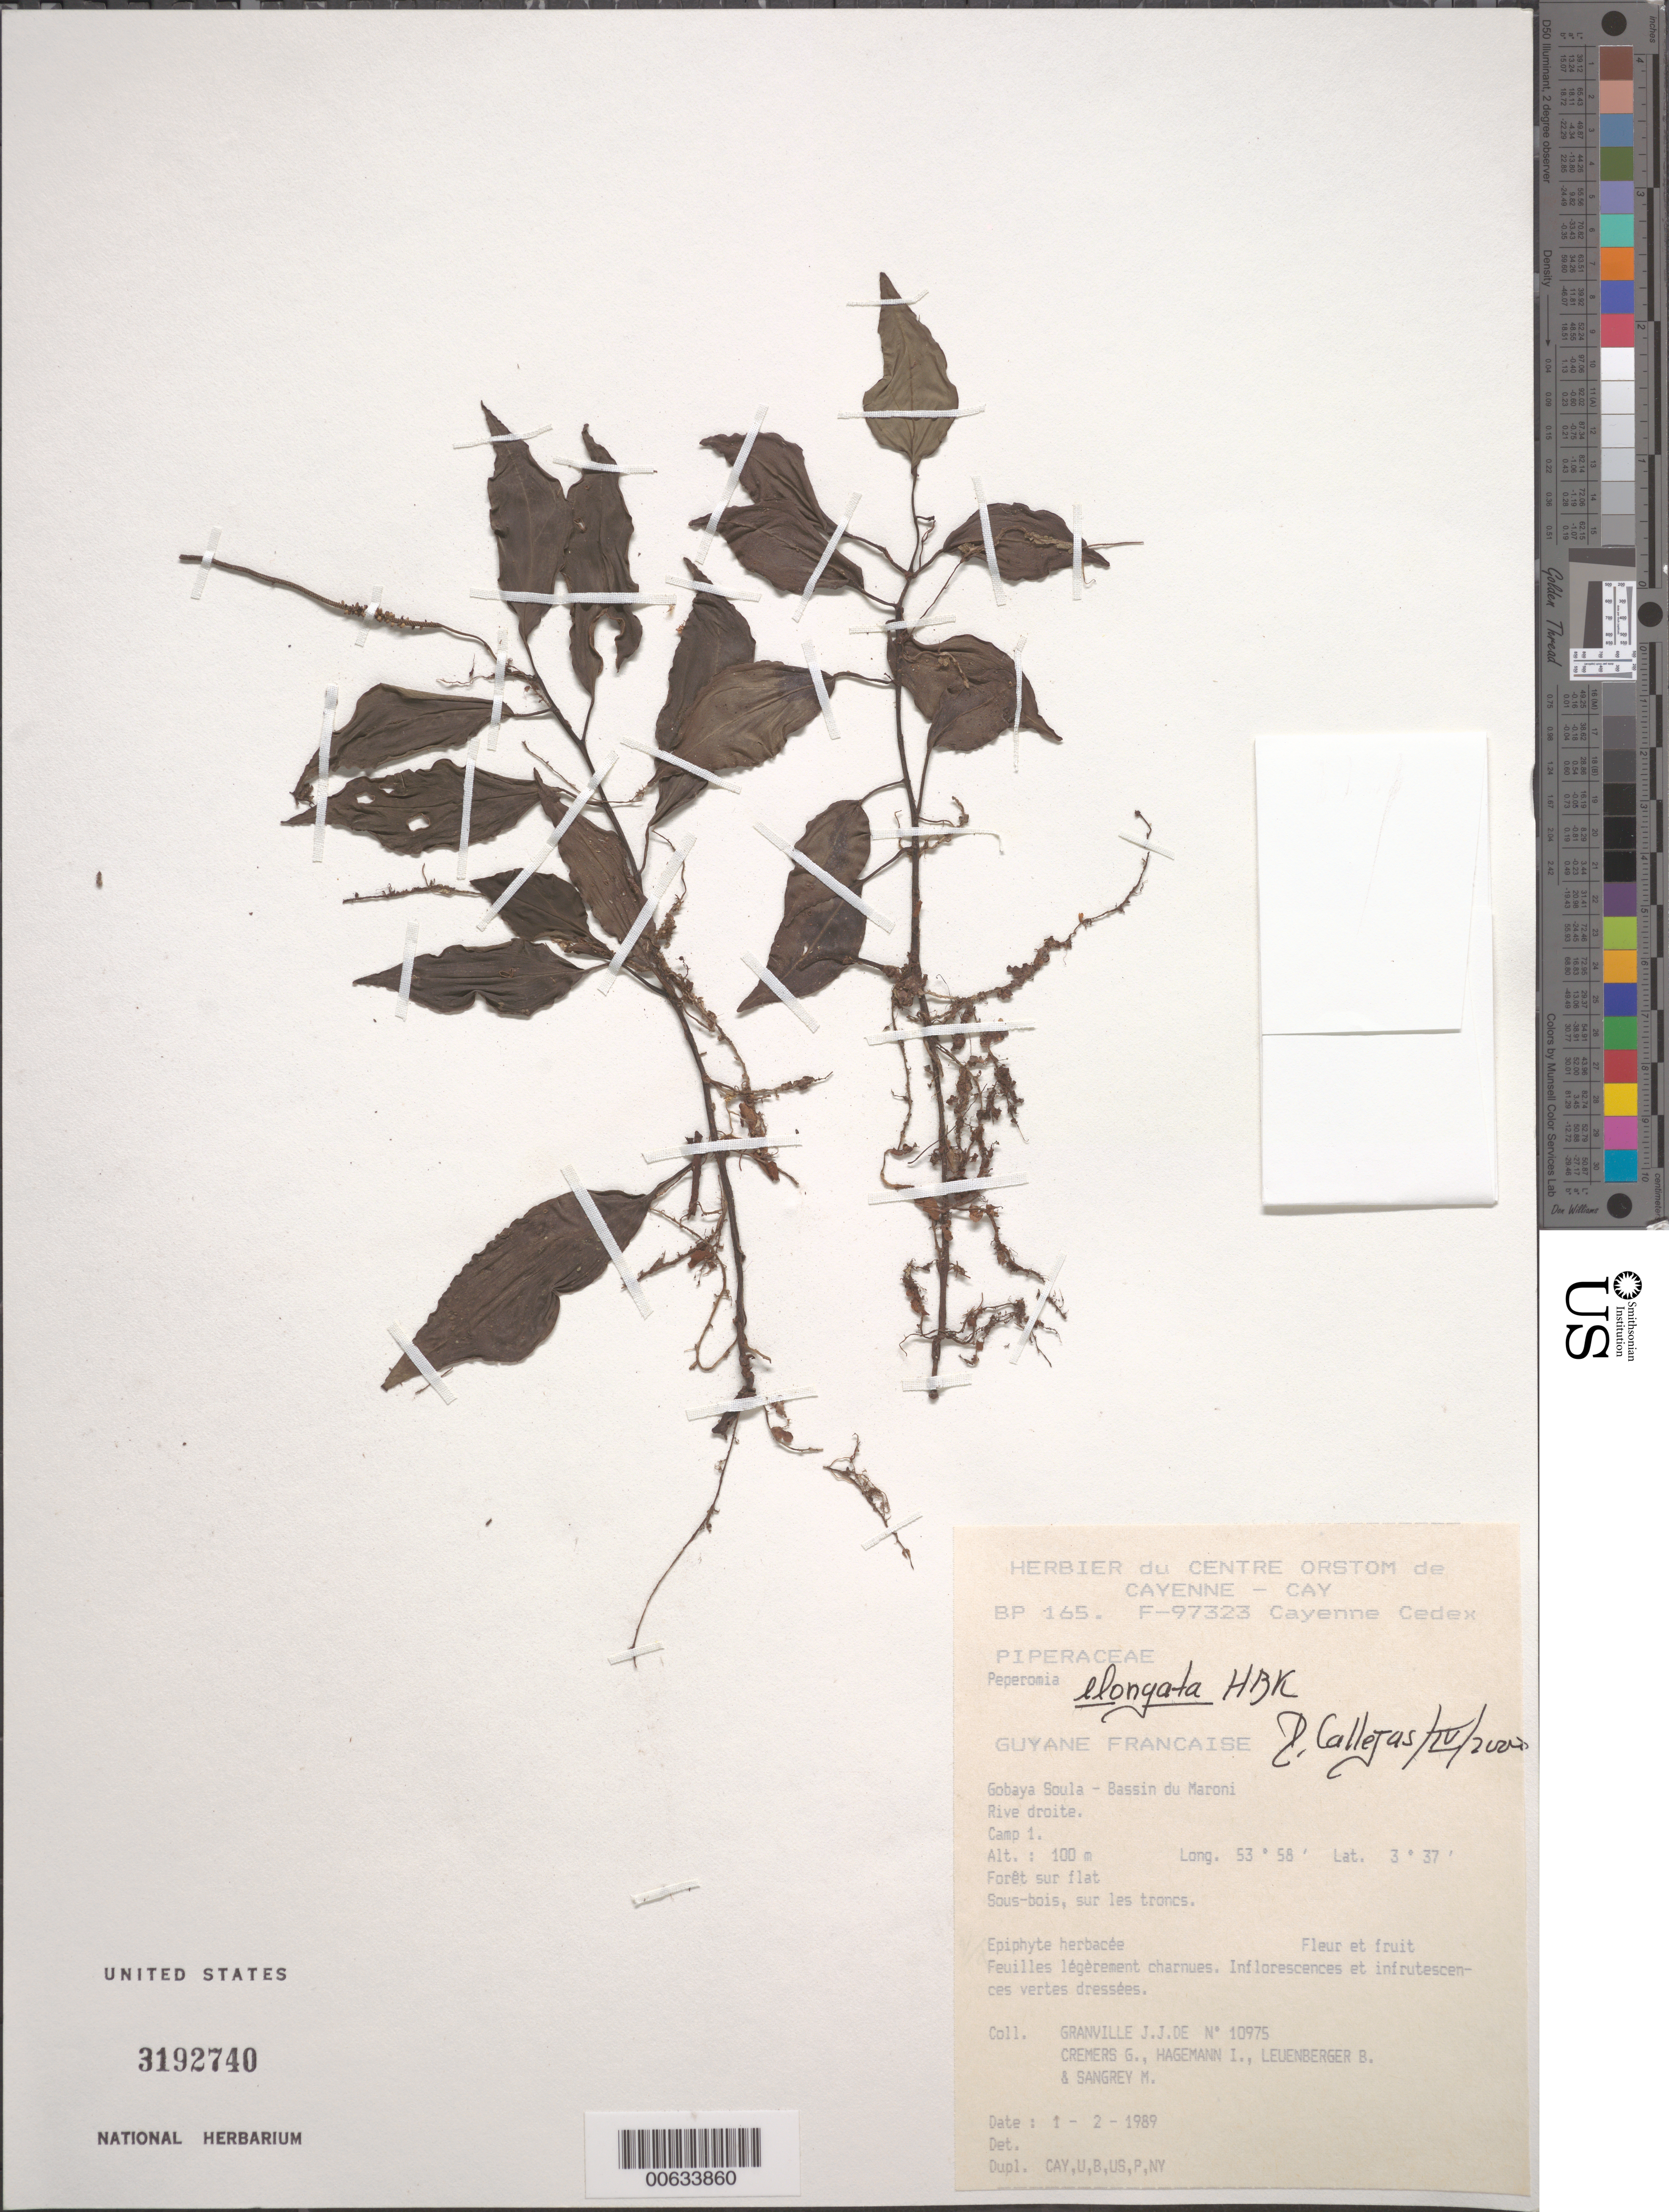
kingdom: Plantae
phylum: Tracheophyta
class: Magnoliopsida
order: Piperales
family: Piperaceae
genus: Peperomia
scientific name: Peperomia elongata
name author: Kunth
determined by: Callejas, Ricardo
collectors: J.-J. de Granville, G. Cremers, J. Hagemann, B. E. Leuenberger & M. S. Sangrey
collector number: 10975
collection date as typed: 1-Feb-89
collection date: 1989-02-01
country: French Guiana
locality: Gobaya Soula, Bassin du Maroni, rive droite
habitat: Forêt sur flat. Sous-bois, sur les troncs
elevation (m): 100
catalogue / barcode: US 3192740